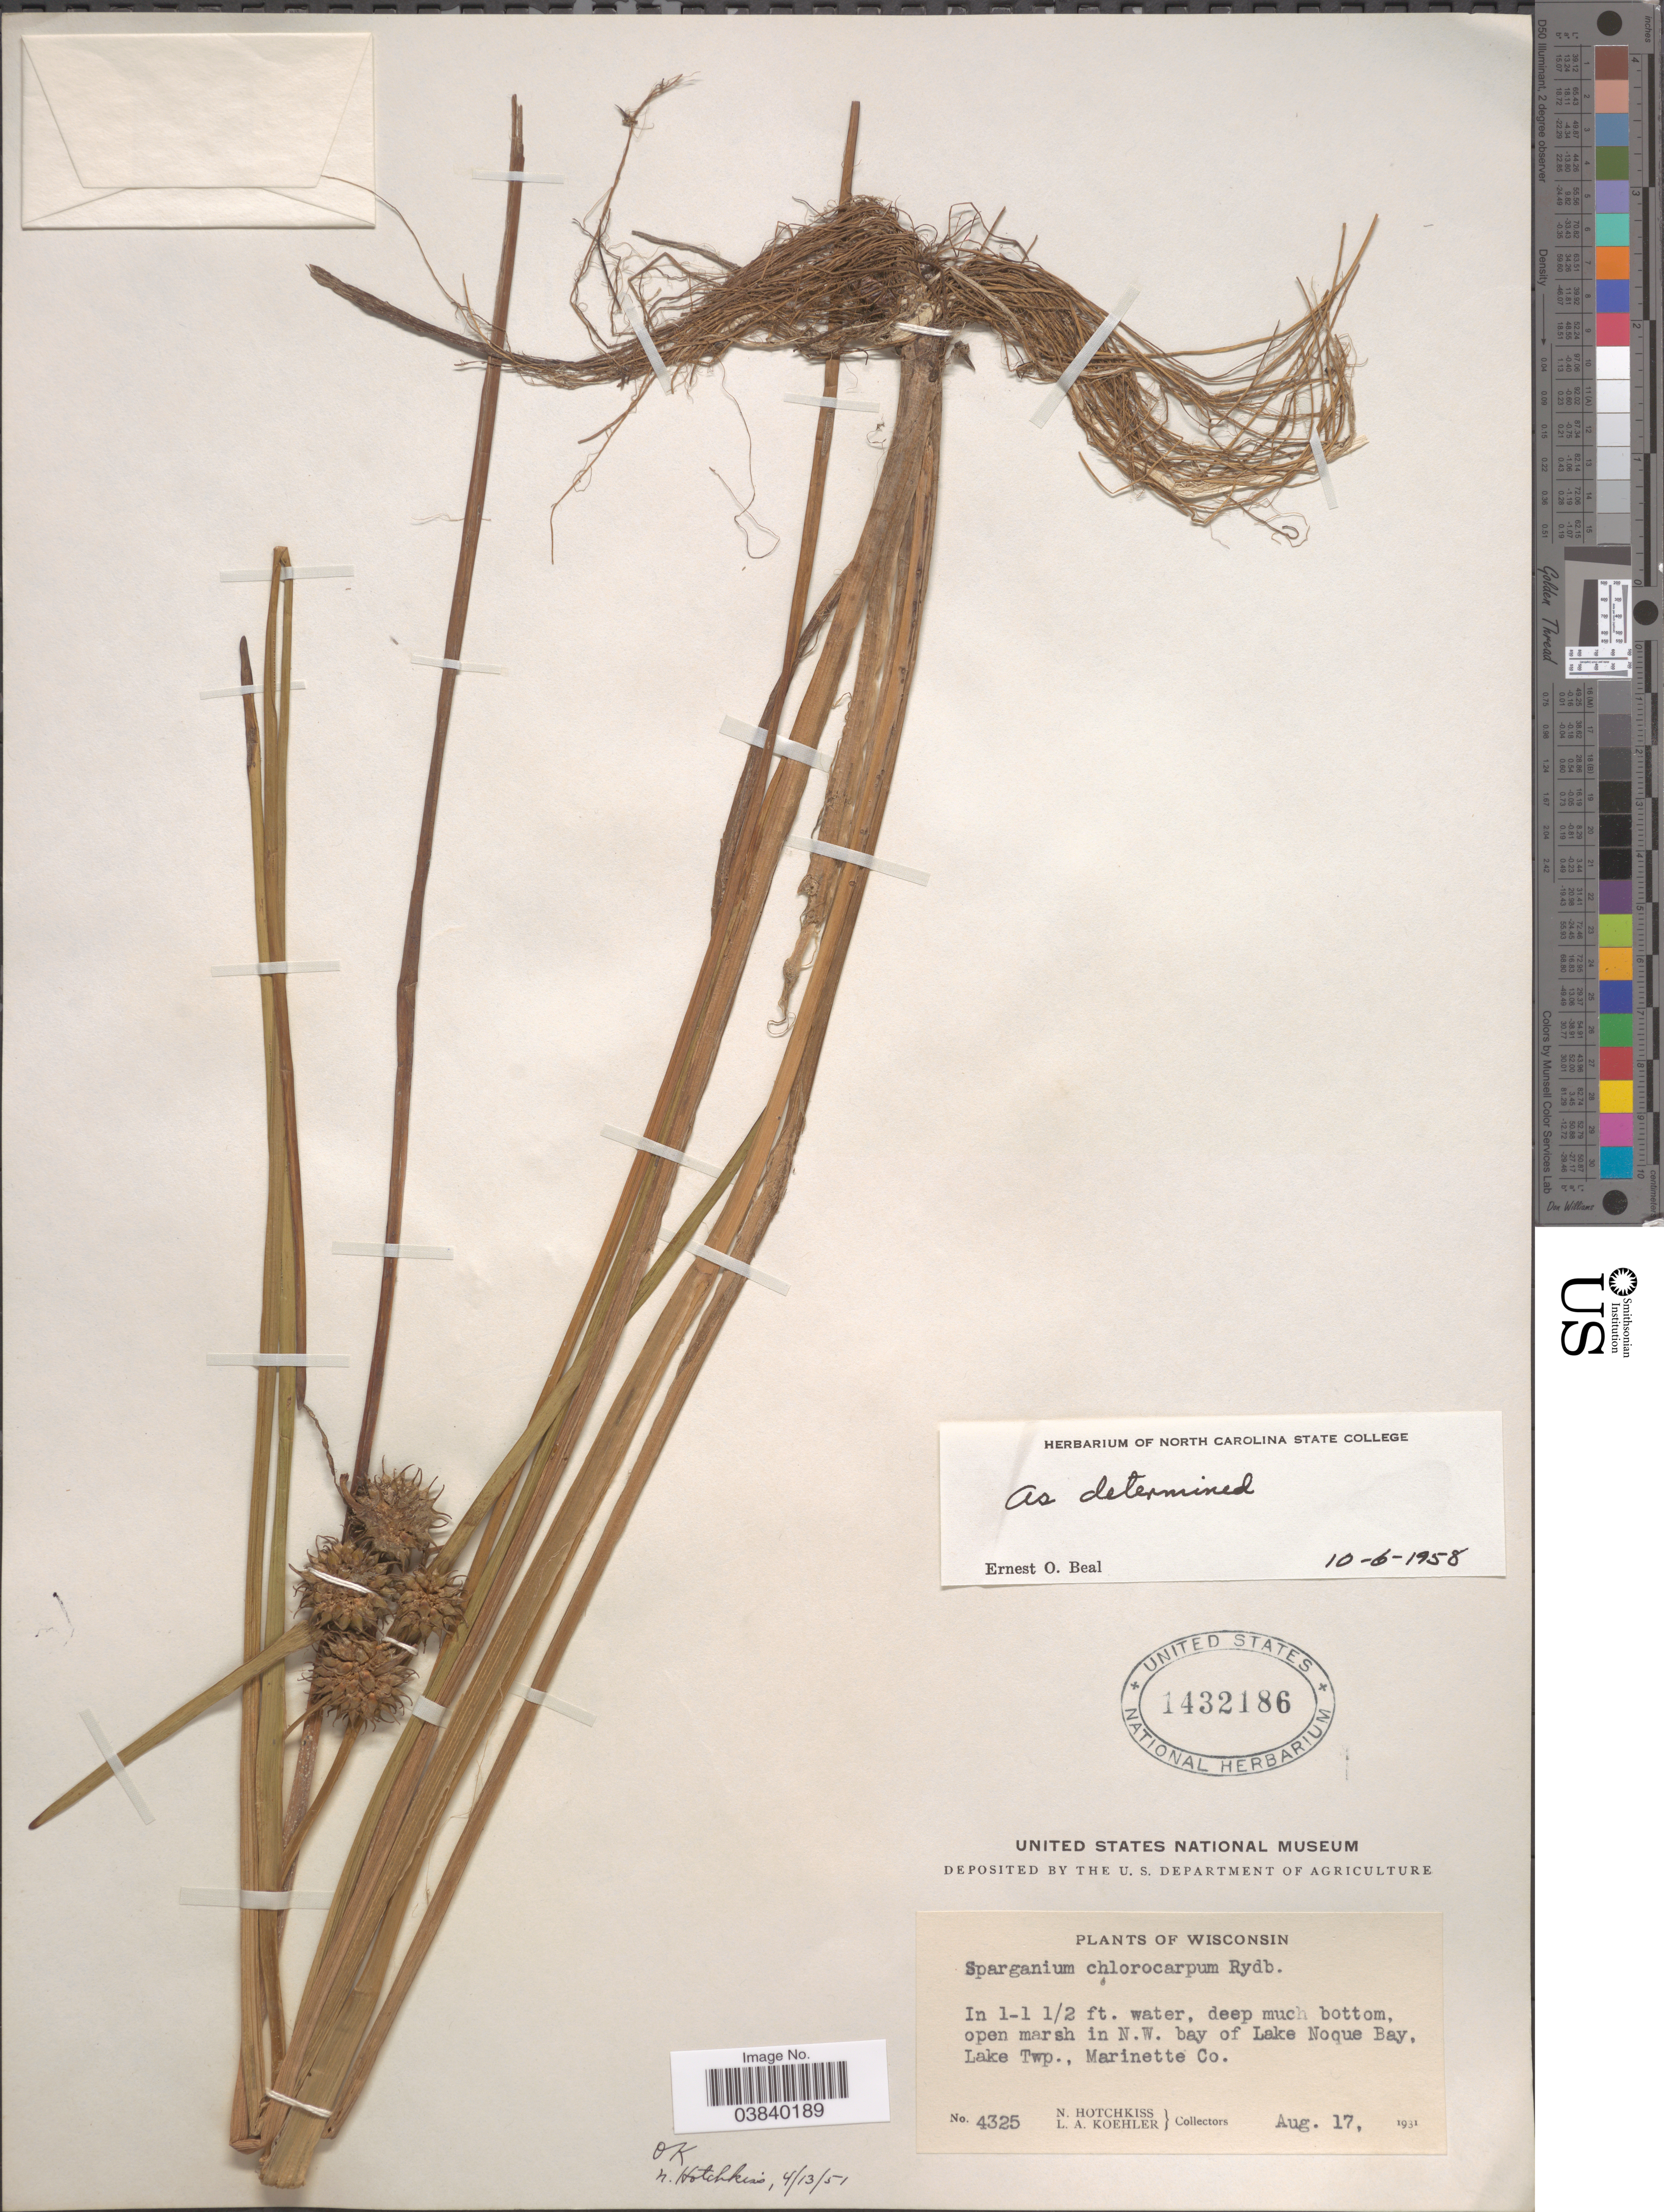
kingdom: Plantae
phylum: Tracheophyta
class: Liliopsida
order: Poales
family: Typhaceae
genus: Sparganium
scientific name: Sparganium chlorocarpum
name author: Rydb.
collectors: N. Hotchkiss & L. Koehler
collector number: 4325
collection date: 1931-08-17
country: United States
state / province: Wisconsin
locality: Open marsh in N.W. bay of Lake Noque Bay, Lake Twp., Marinette Co.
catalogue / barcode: US 1432186